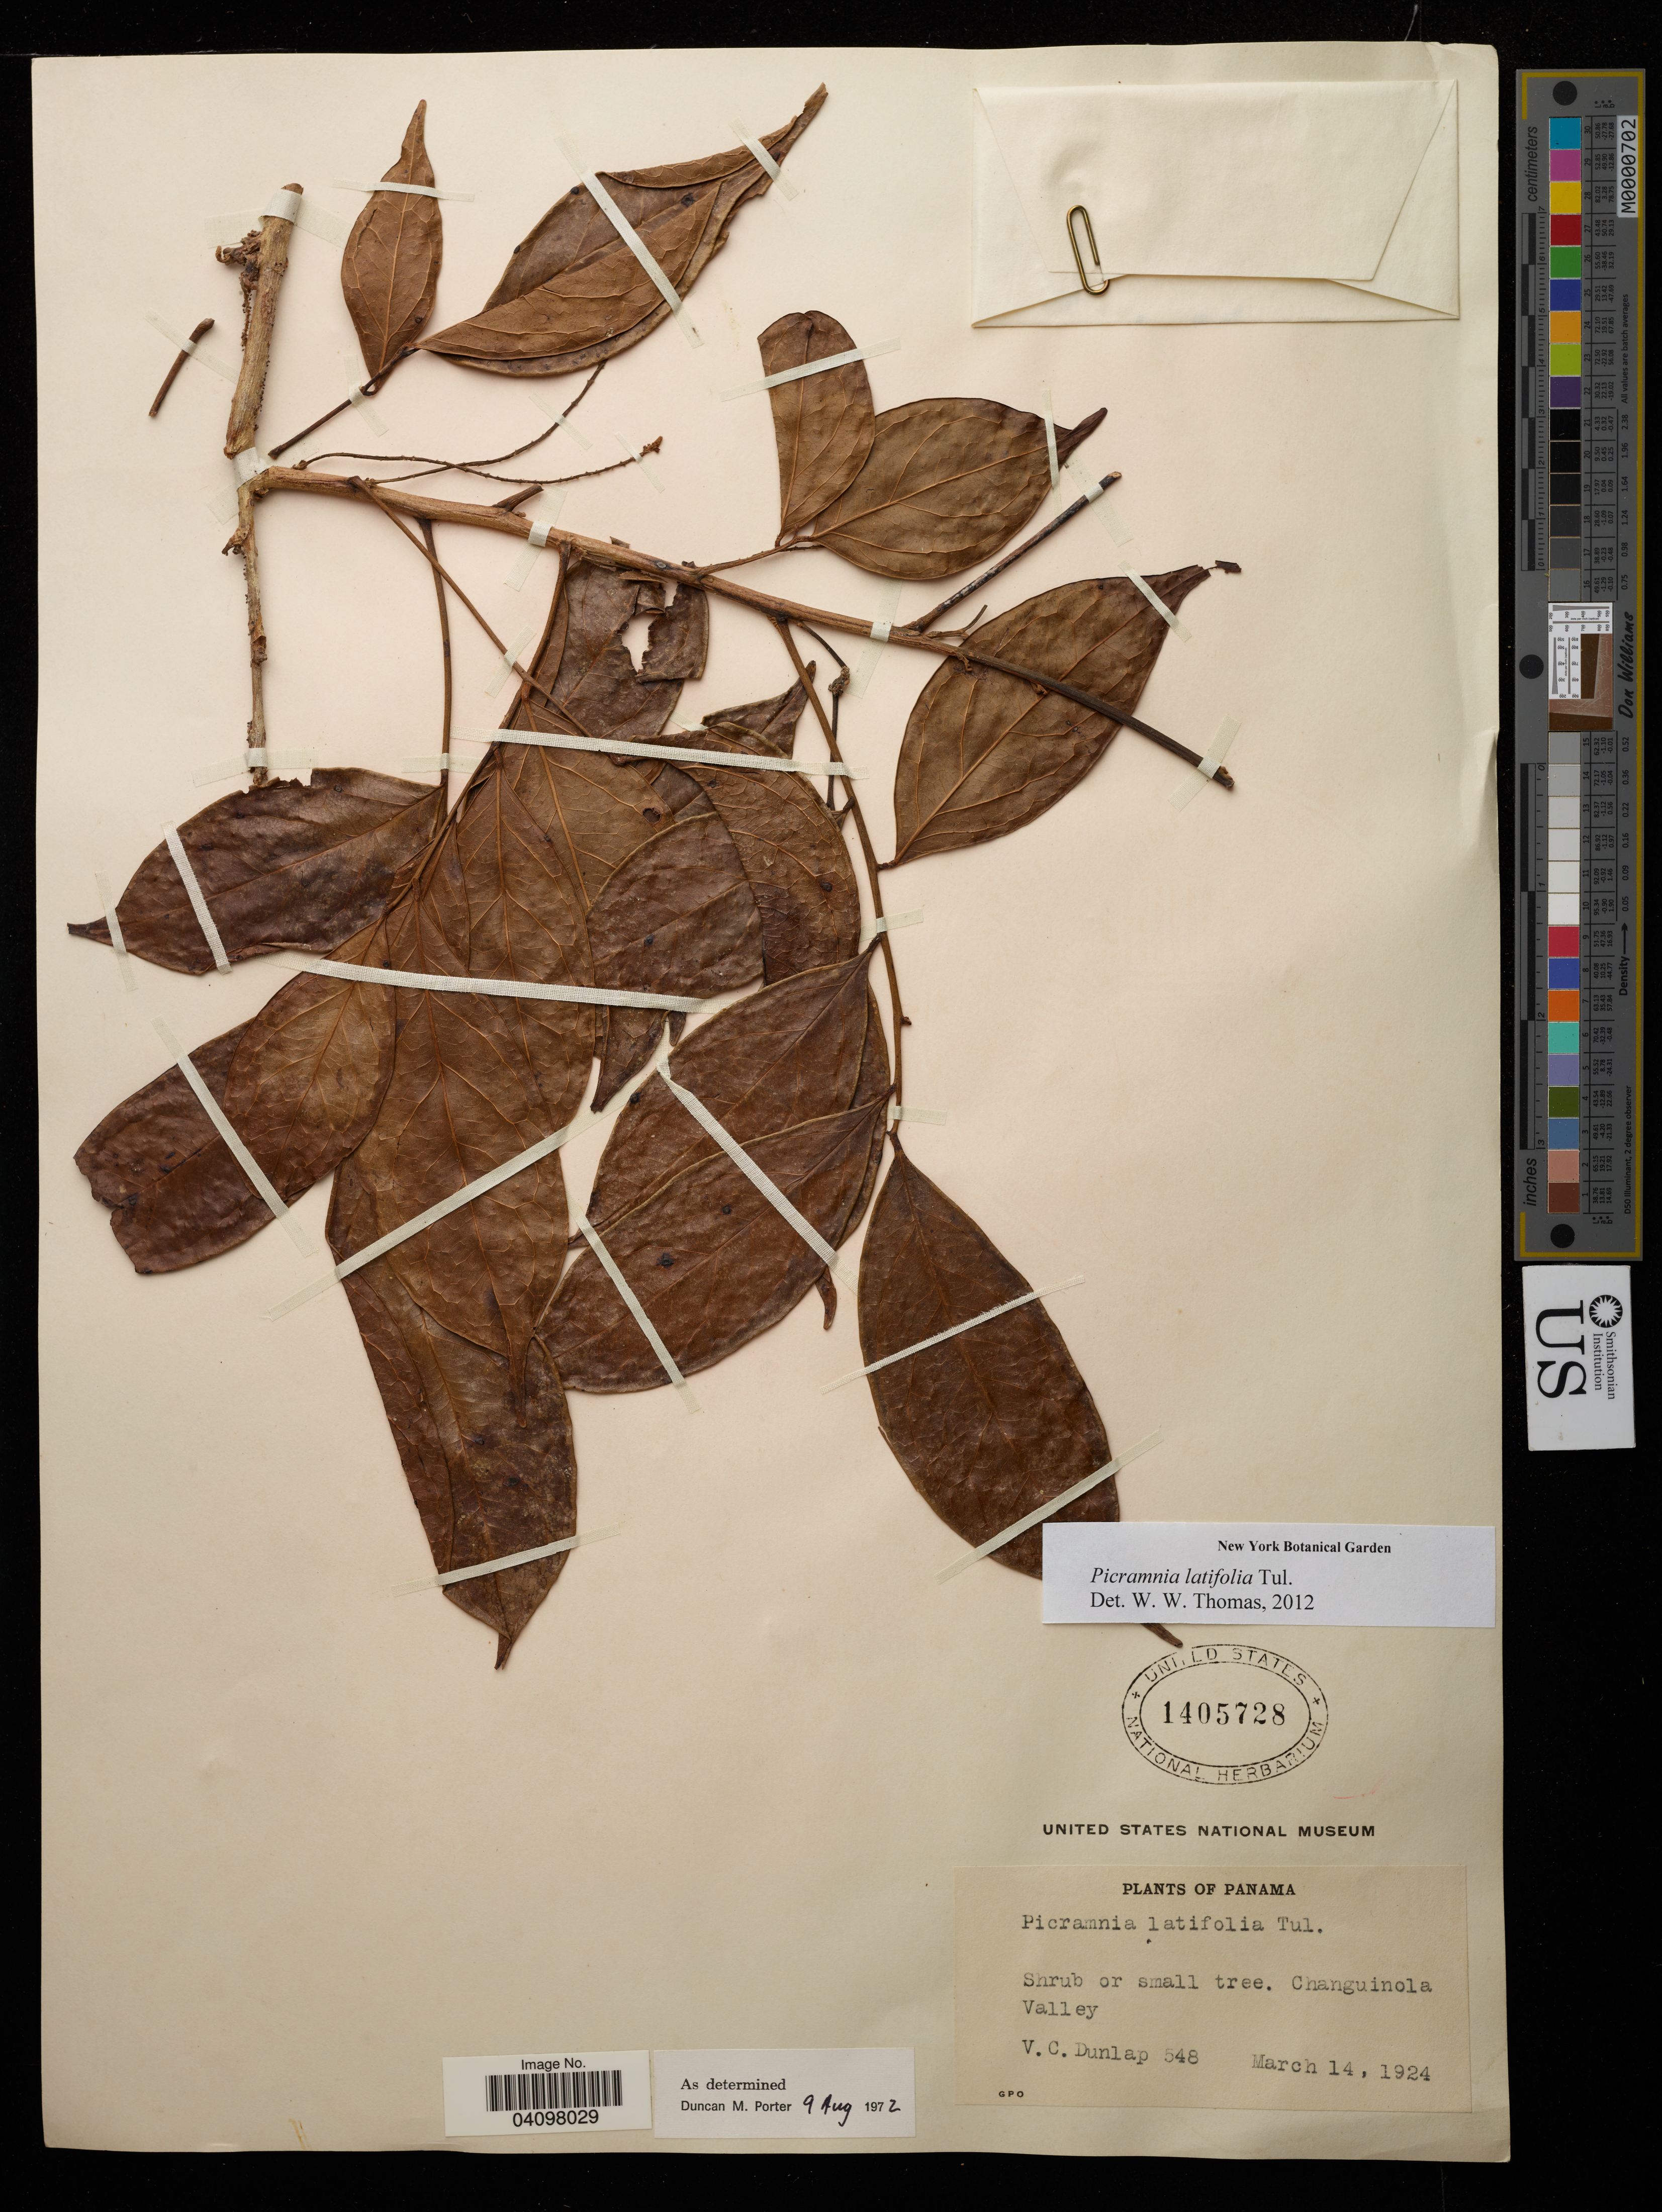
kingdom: Plantae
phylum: Tracheophyta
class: Magnoliopsida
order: Picramniales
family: Picramniaceae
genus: Picramnia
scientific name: Picramnia latifolia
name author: Tul.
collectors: V. C. Dunlap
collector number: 548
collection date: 1924-03-14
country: Panama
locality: Changuinola Valley.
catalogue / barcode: US 1405728